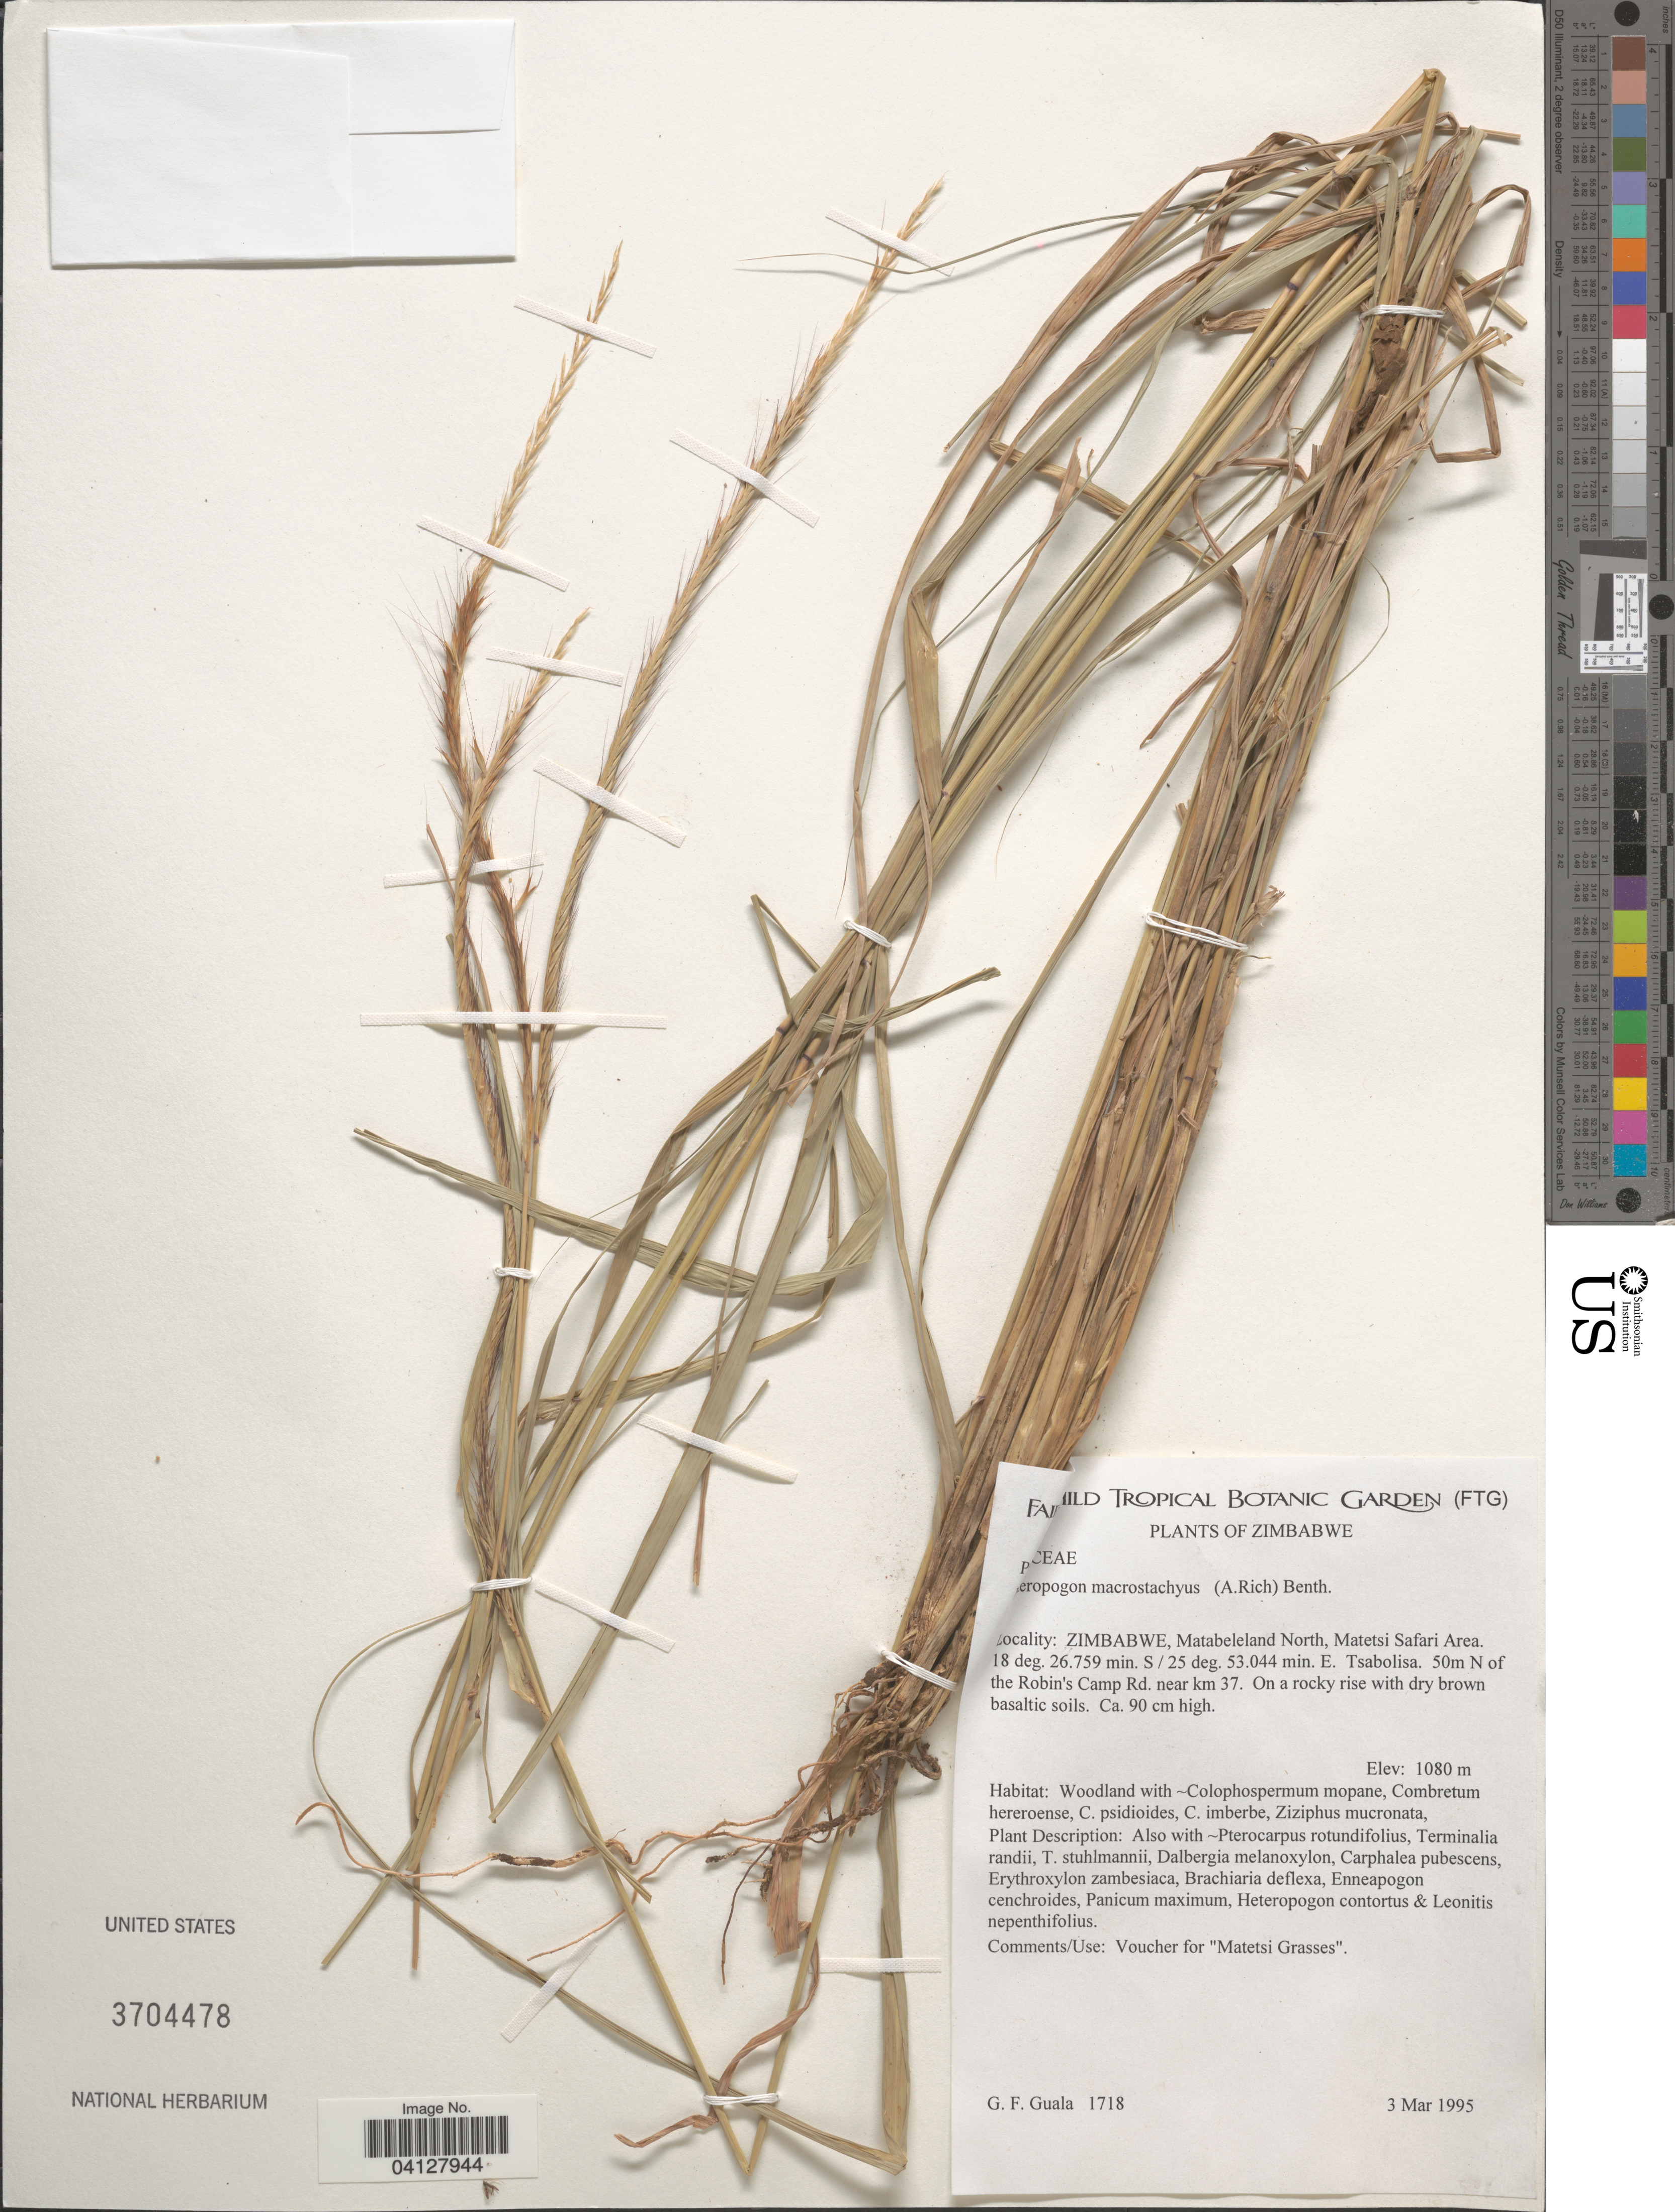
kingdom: Plantae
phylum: Tracheophyta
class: Liliopsida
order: Poales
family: Poaceae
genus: Enteropogon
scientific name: Enteropogon macrostachyus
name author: (Hochst. ex A. Rich.) Munro ex Benth.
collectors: G. Guala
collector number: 1718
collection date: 1995-03-03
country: Zimbabwe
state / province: Matabeleland North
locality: Matetsi Safari Area. Tsabolisa. 50m N of the Robin's Camp Rd. near km 37.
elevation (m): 1080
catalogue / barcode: US 3704478